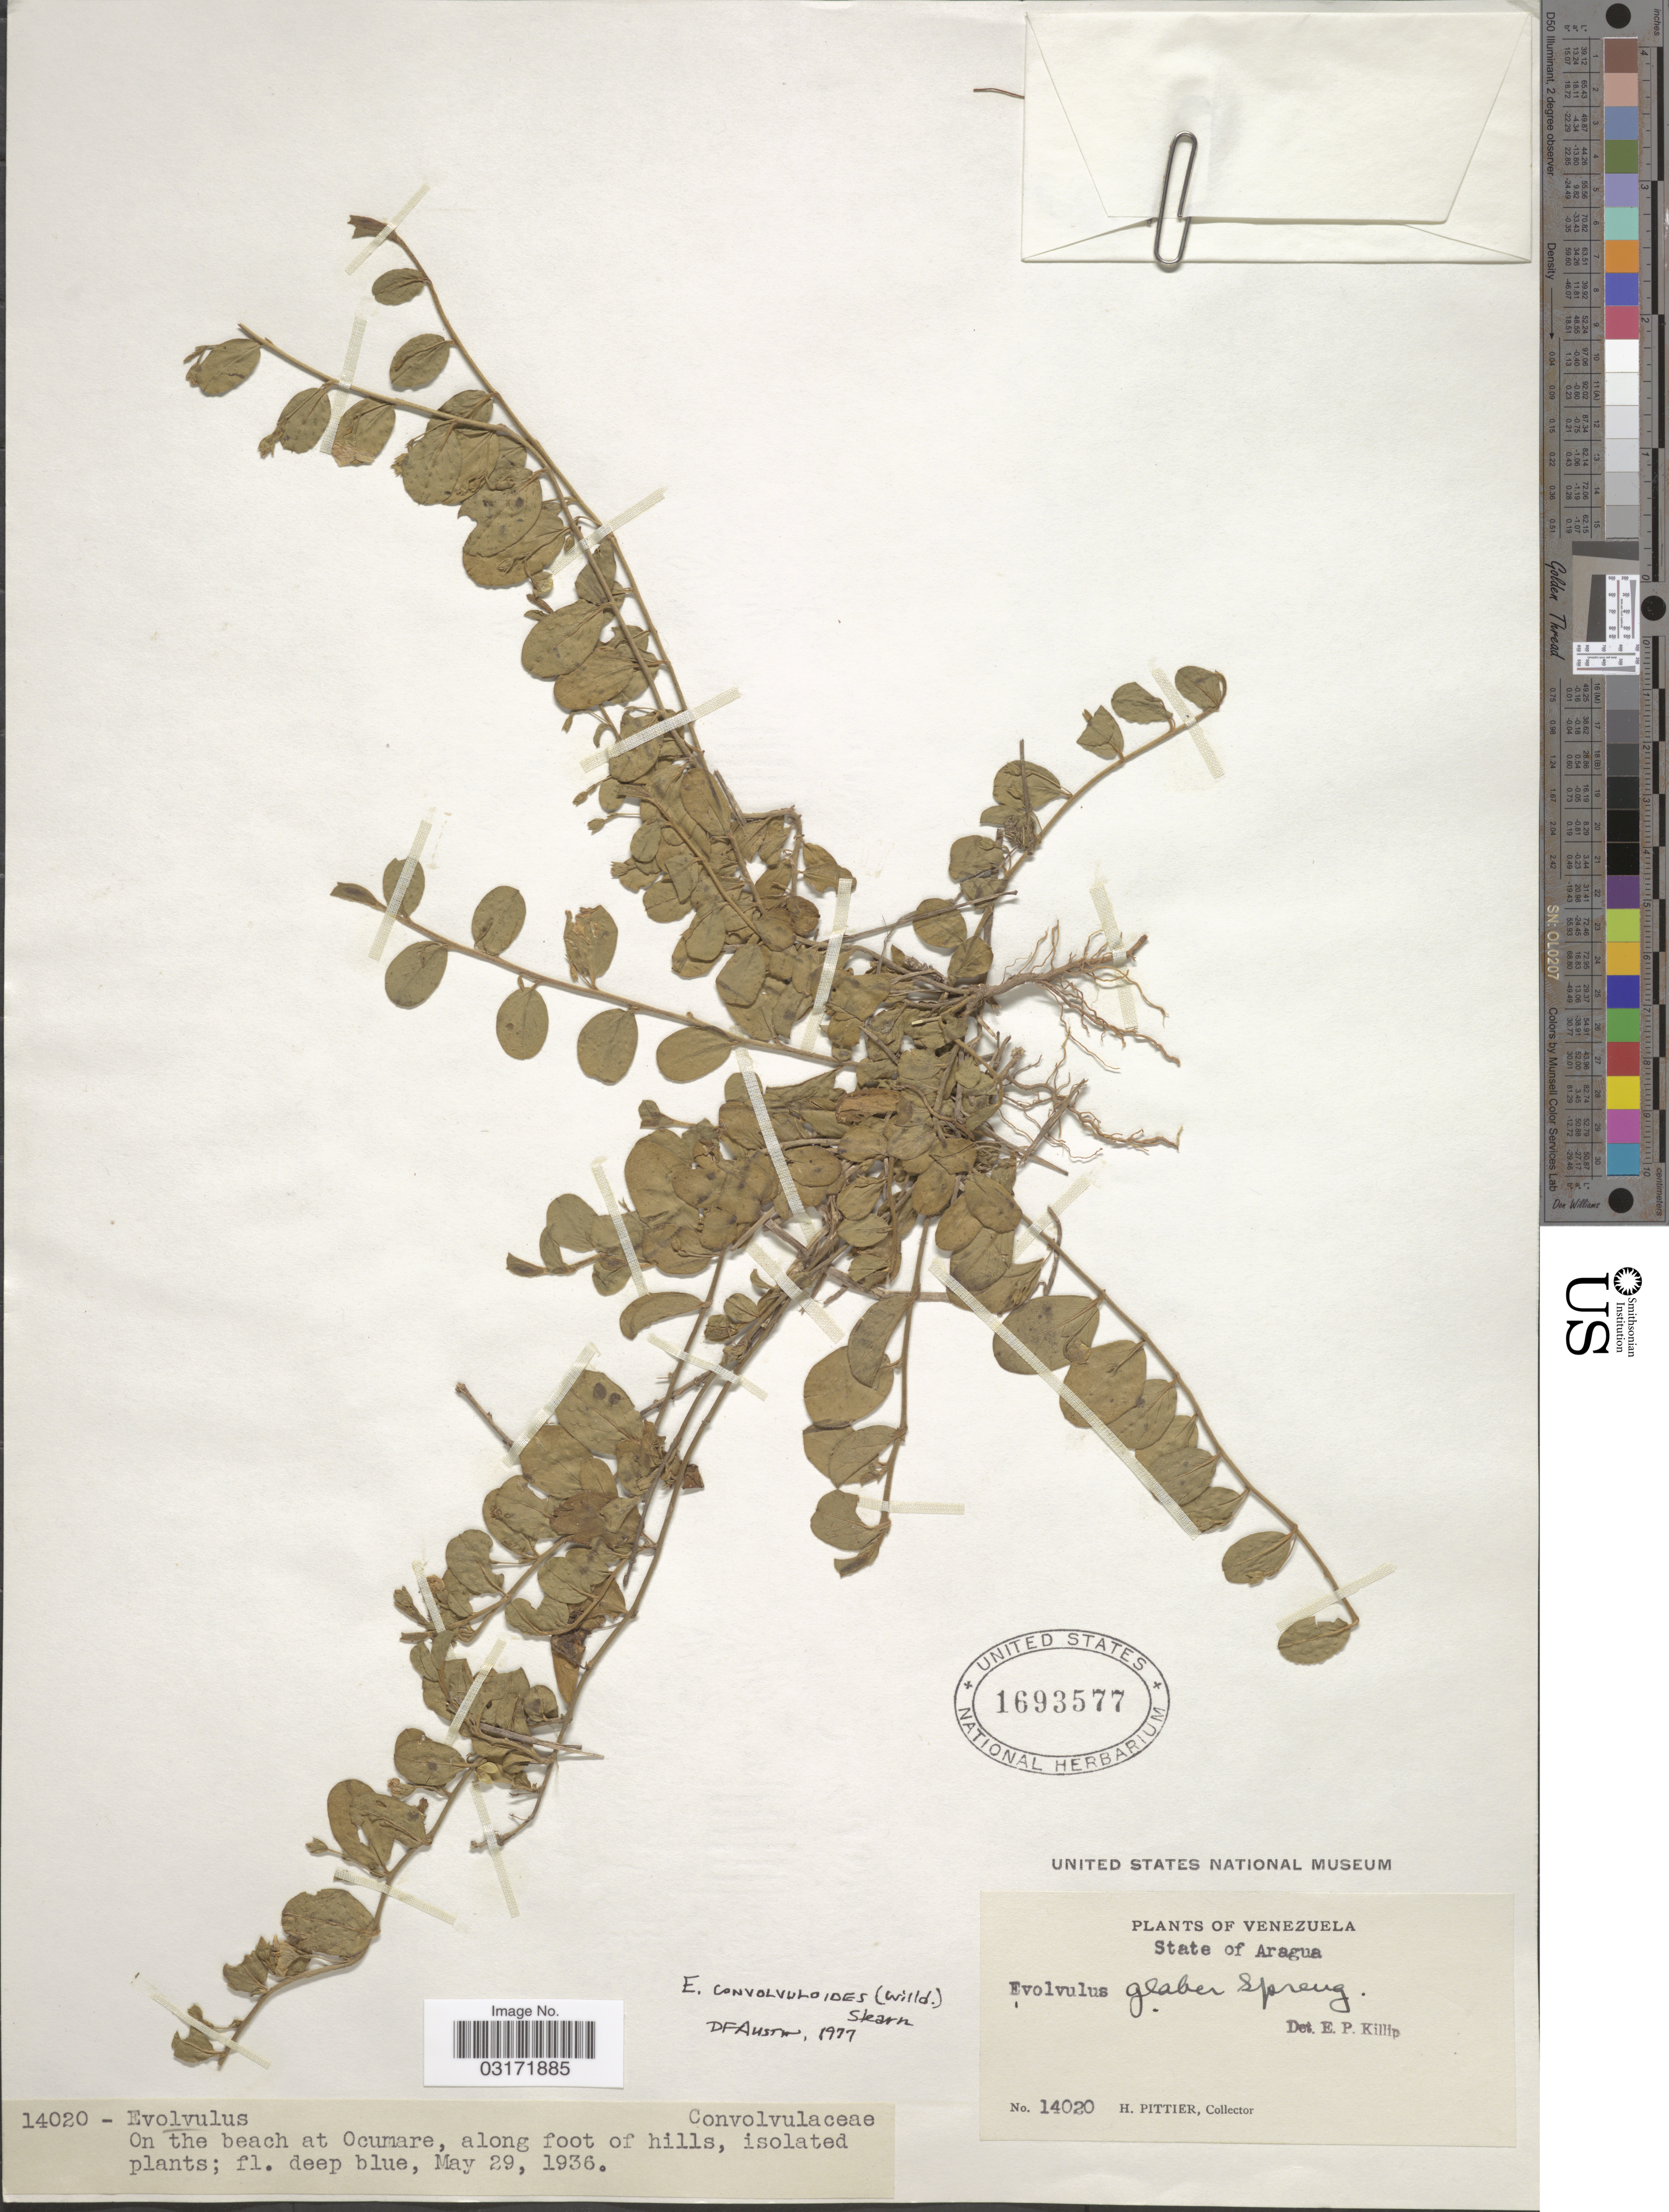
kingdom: Plantae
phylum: Tracheophyta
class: Magnoliopsida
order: Solanales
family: Convolvulaceae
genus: Evolvulus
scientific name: Evolvulus convolvuloides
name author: (Willd. ex Schult.) Stearn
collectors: H. F. Pittier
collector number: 14020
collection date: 1936-05-29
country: Venezuela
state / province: Aragua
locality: On the beach at Ocumare, along foot of hills.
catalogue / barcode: US 1693577